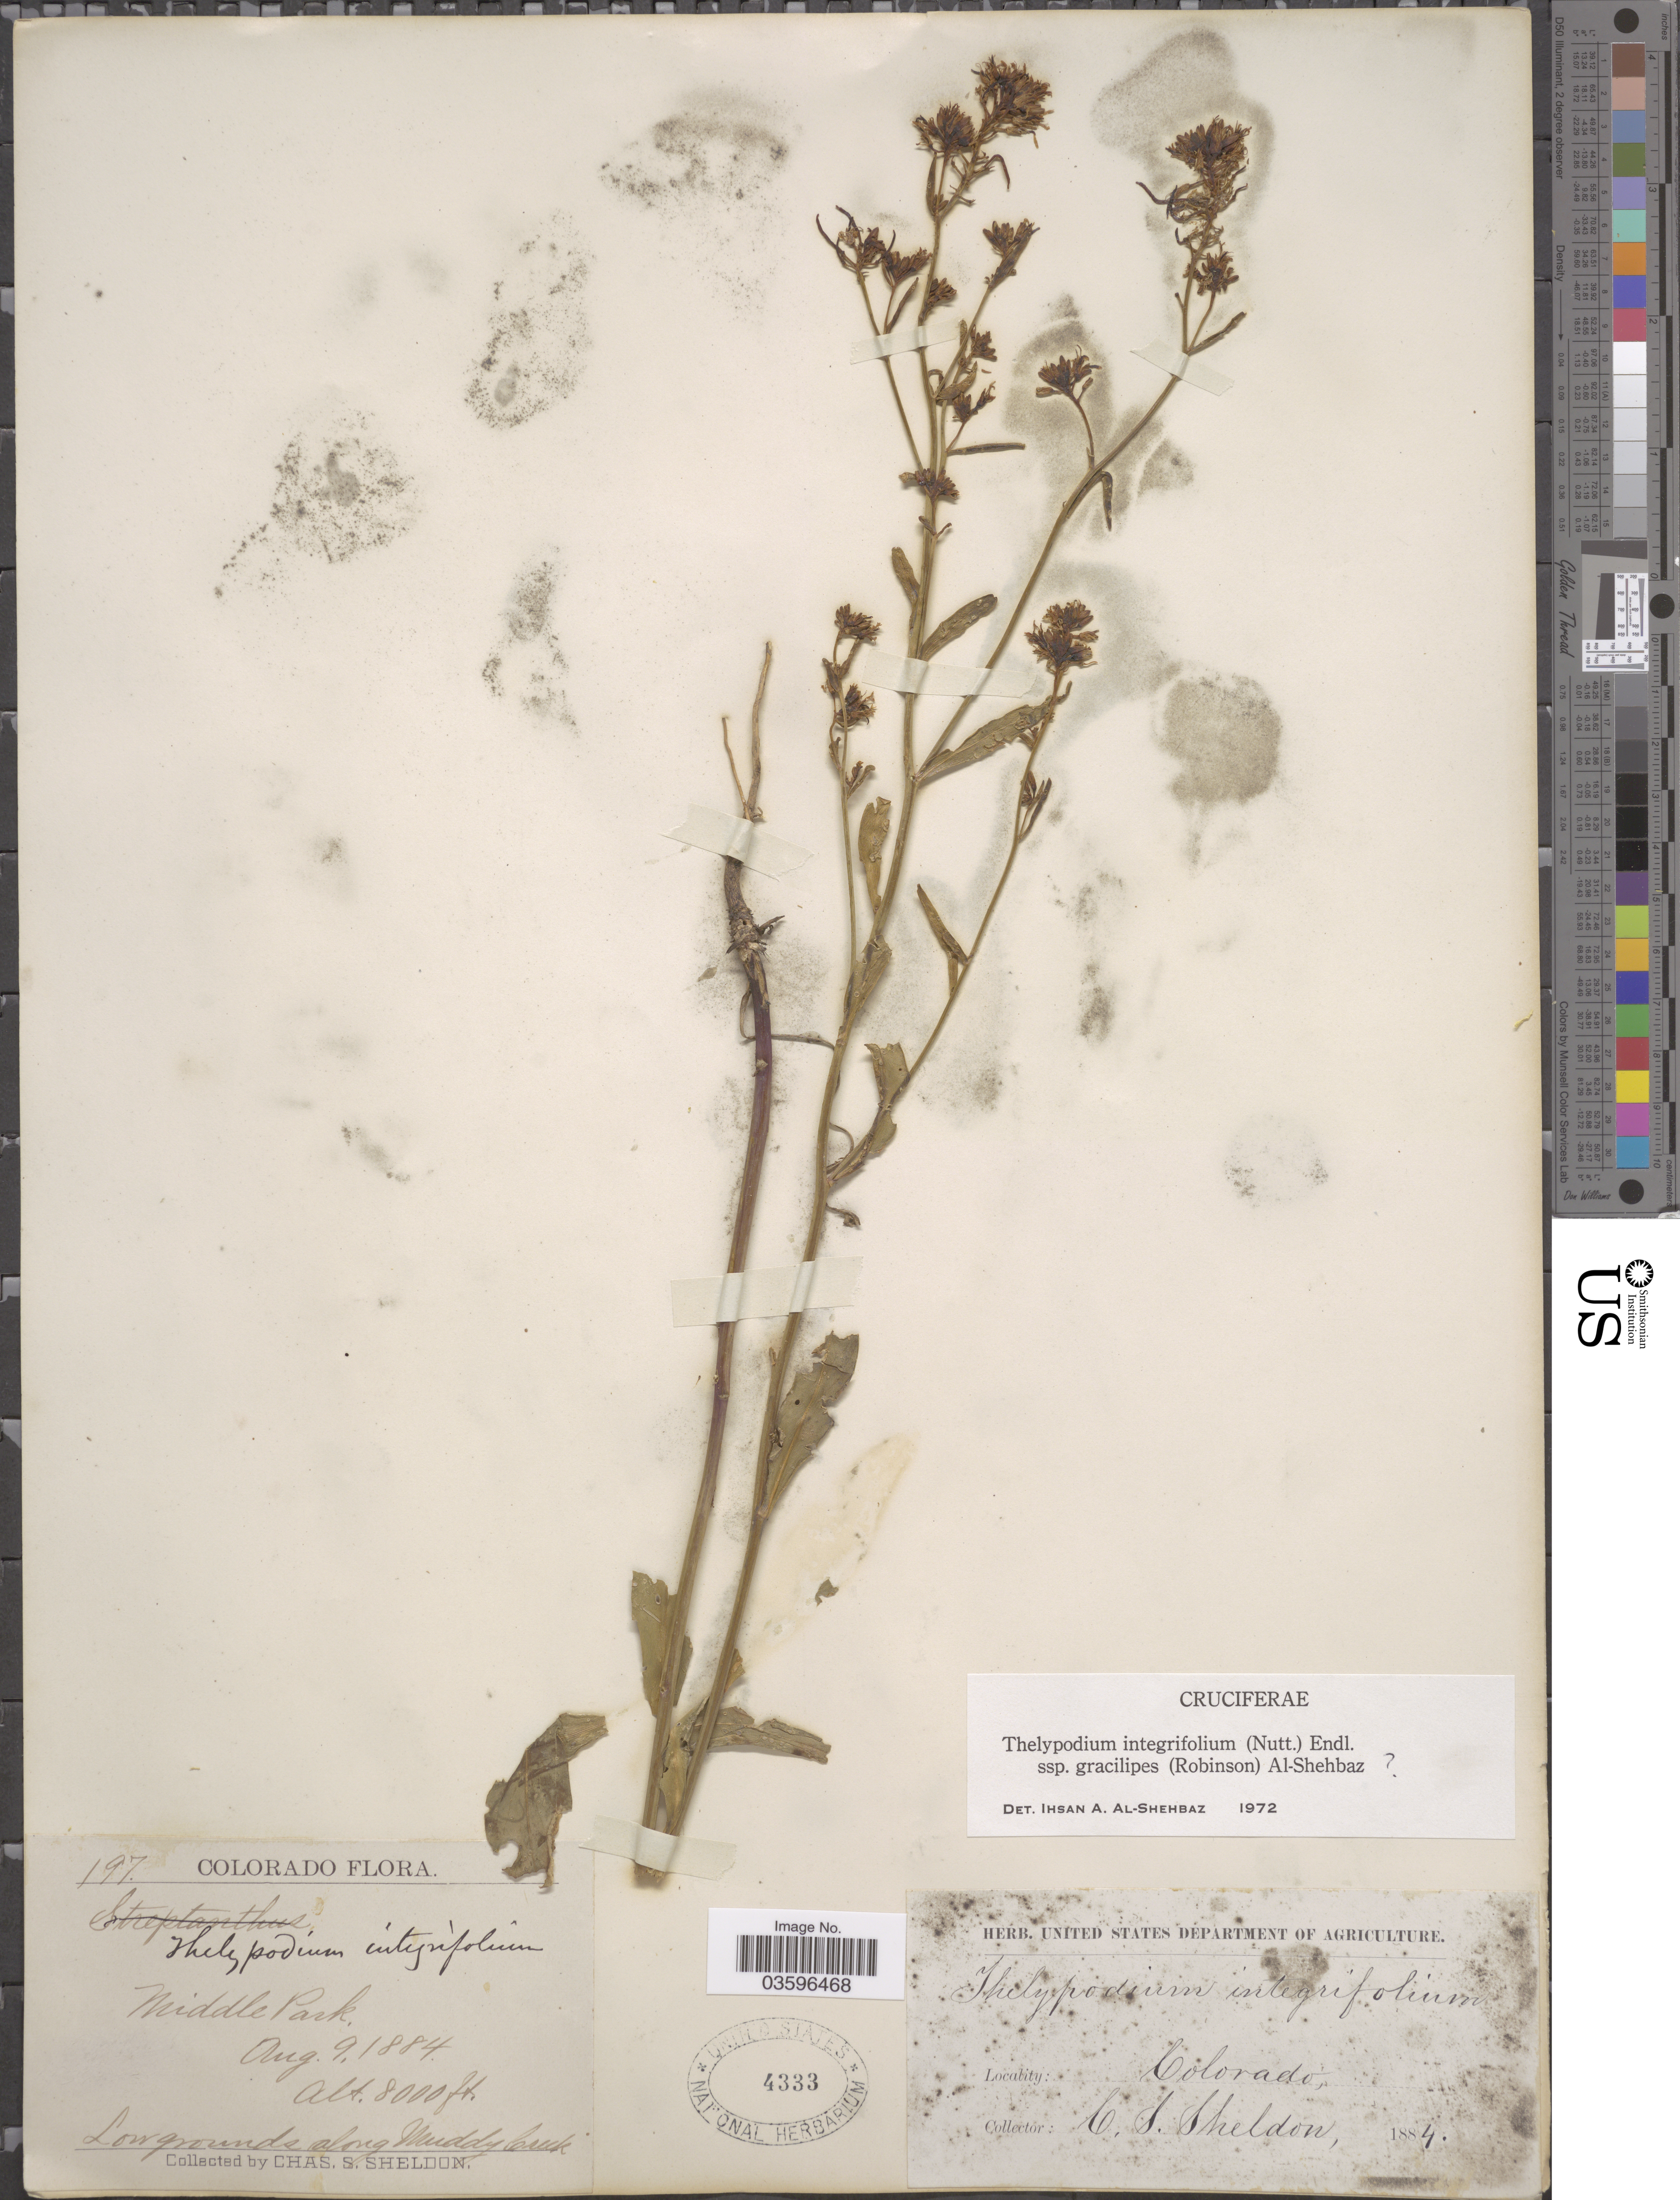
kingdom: Plantae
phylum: Tracheophyta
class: Magnoliopsida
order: Brassicales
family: Brassicaceae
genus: Thelypodium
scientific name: Thelypodium integrifolium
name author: (Nutt.) Endl.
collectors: C. S. Sheldon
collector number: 197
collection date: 1884-08-09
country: United States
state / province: Colorado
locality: Middle Park. Along Muddy Creek.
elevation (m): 2438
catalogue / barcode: US 4333